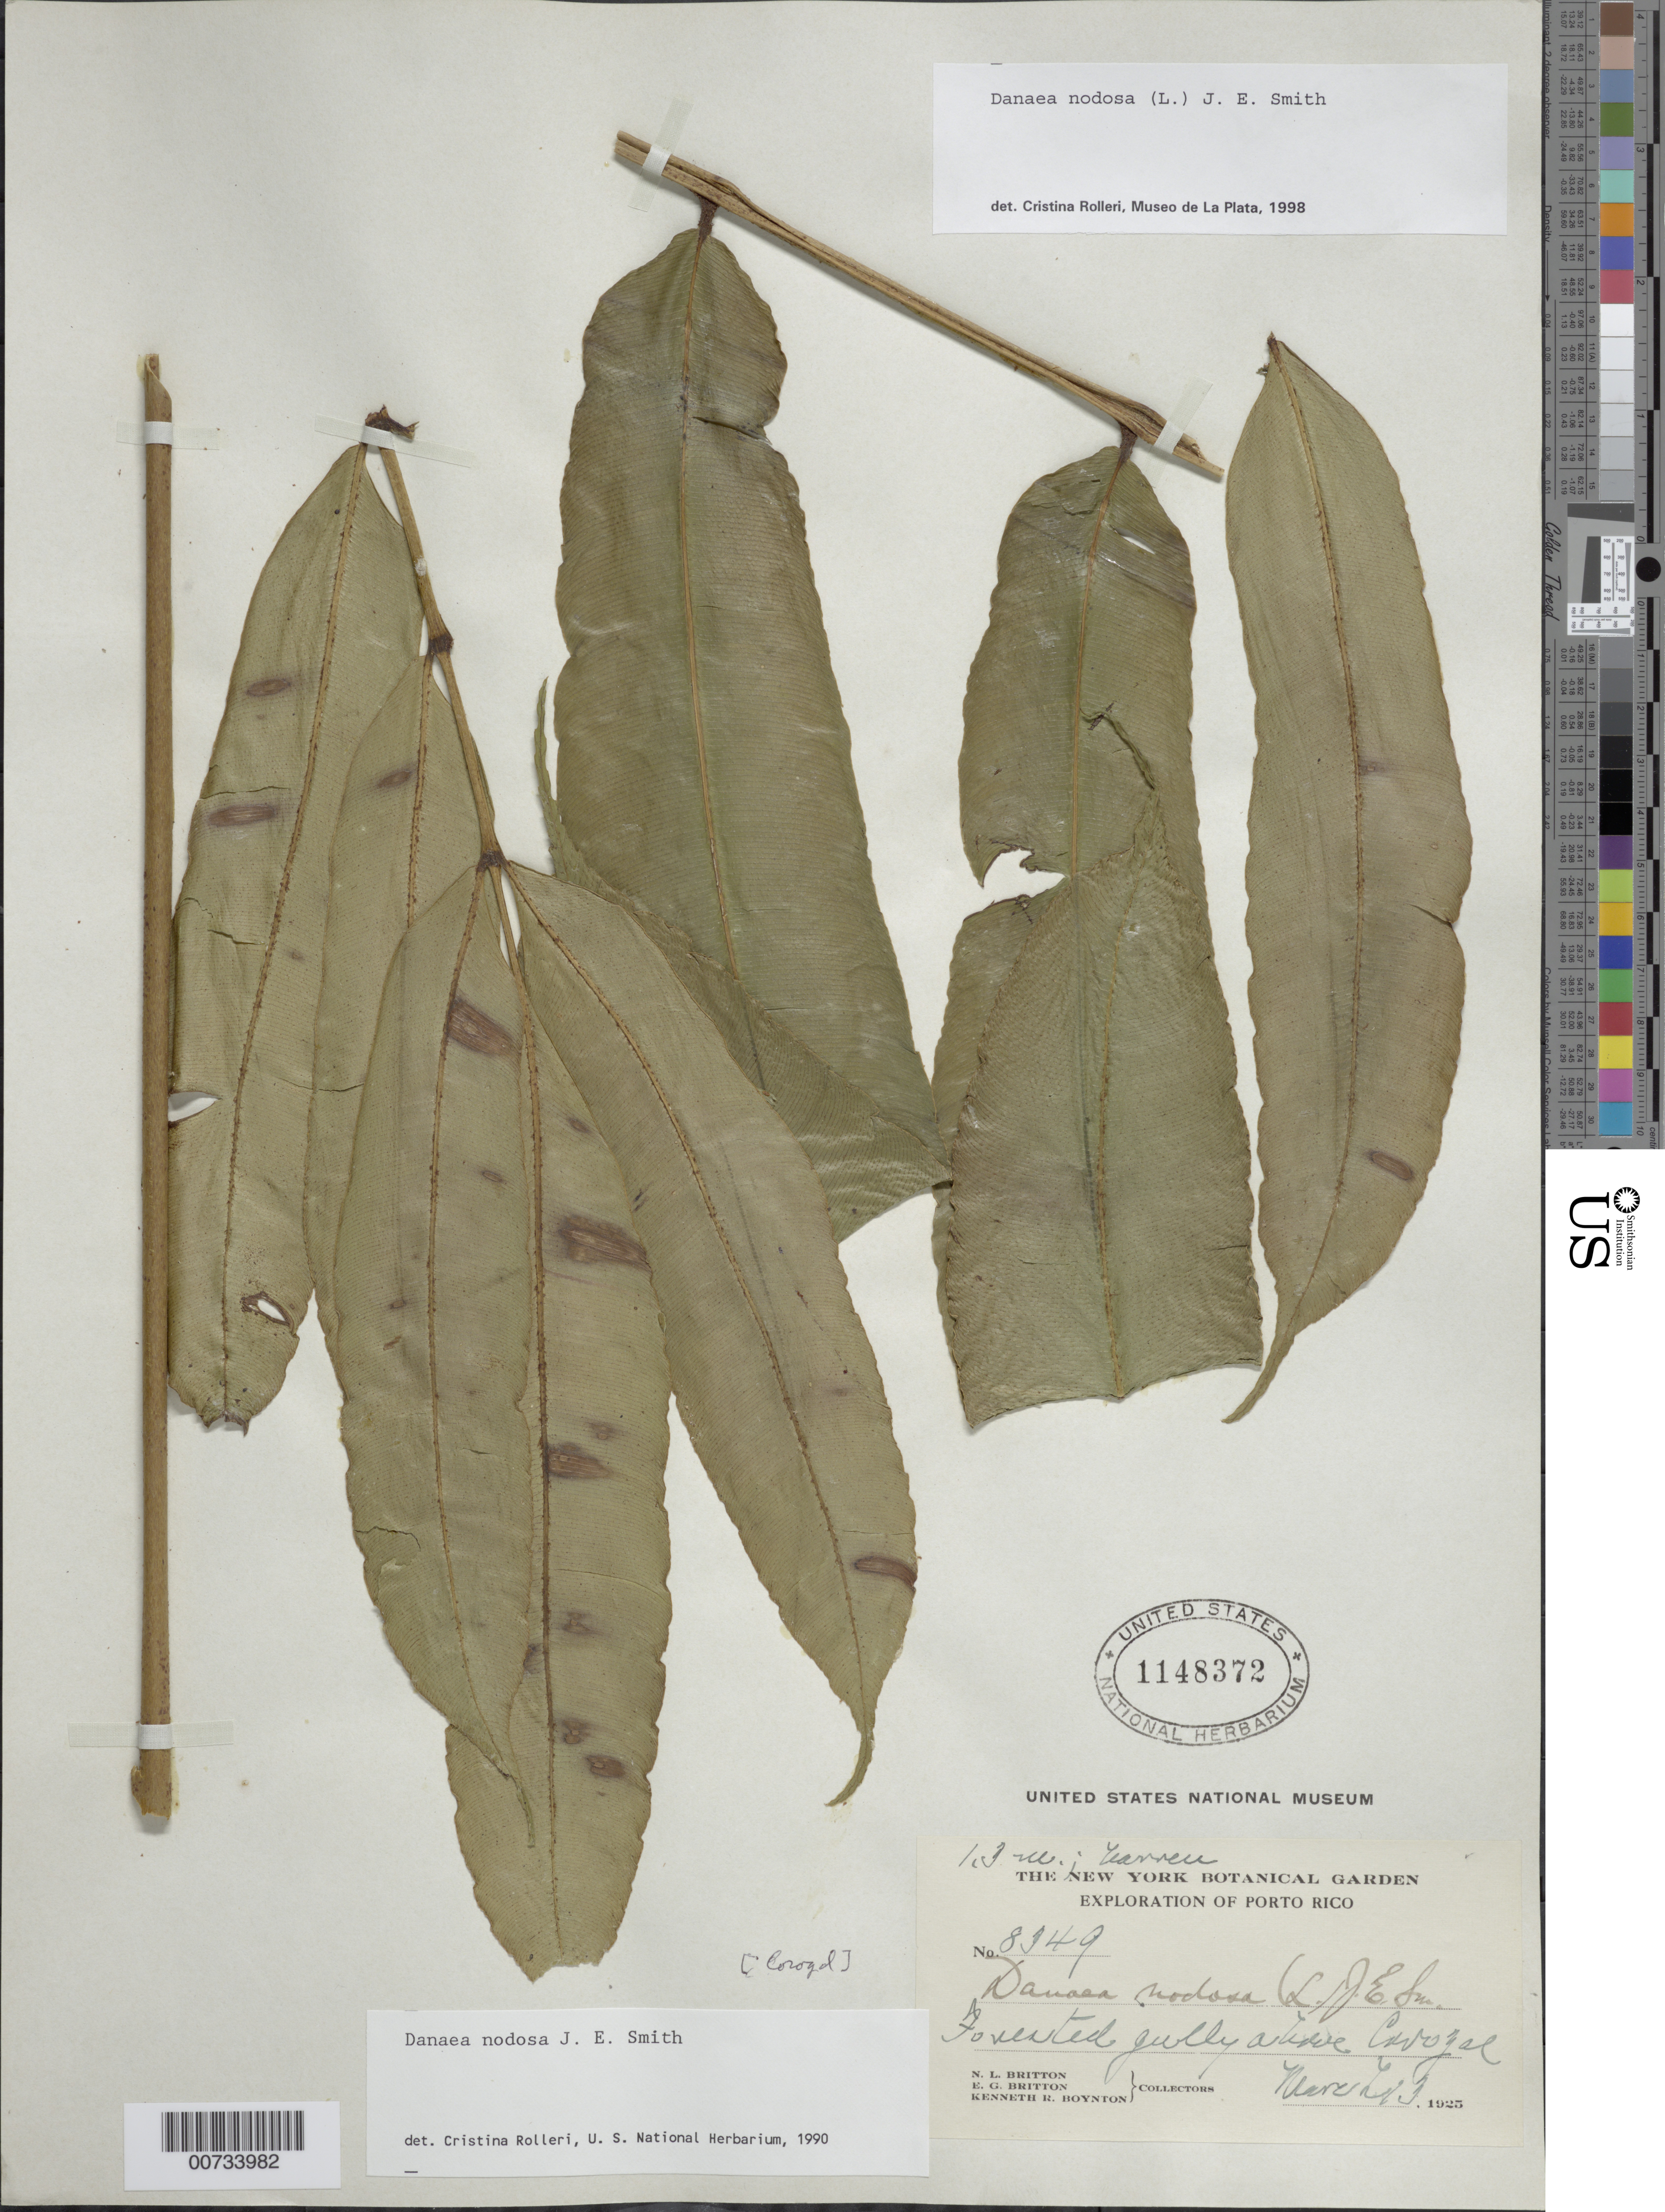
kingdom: Plantae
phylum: Tracheophyta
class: Polypodiopsida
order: Marattiales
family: Marattiaceae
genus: Danaea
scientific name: Danaea nodosa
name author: (L.) Sm.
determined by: Rolleri, Cristina H.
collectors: N. Britton, E. G. Britton & K. Boynton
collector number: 8349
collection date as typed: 13 Mar 1925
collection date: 1925-03-13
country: Puerto Rico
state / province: Corozal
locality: Corozall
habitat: Forested gully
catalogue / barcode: US 1148372